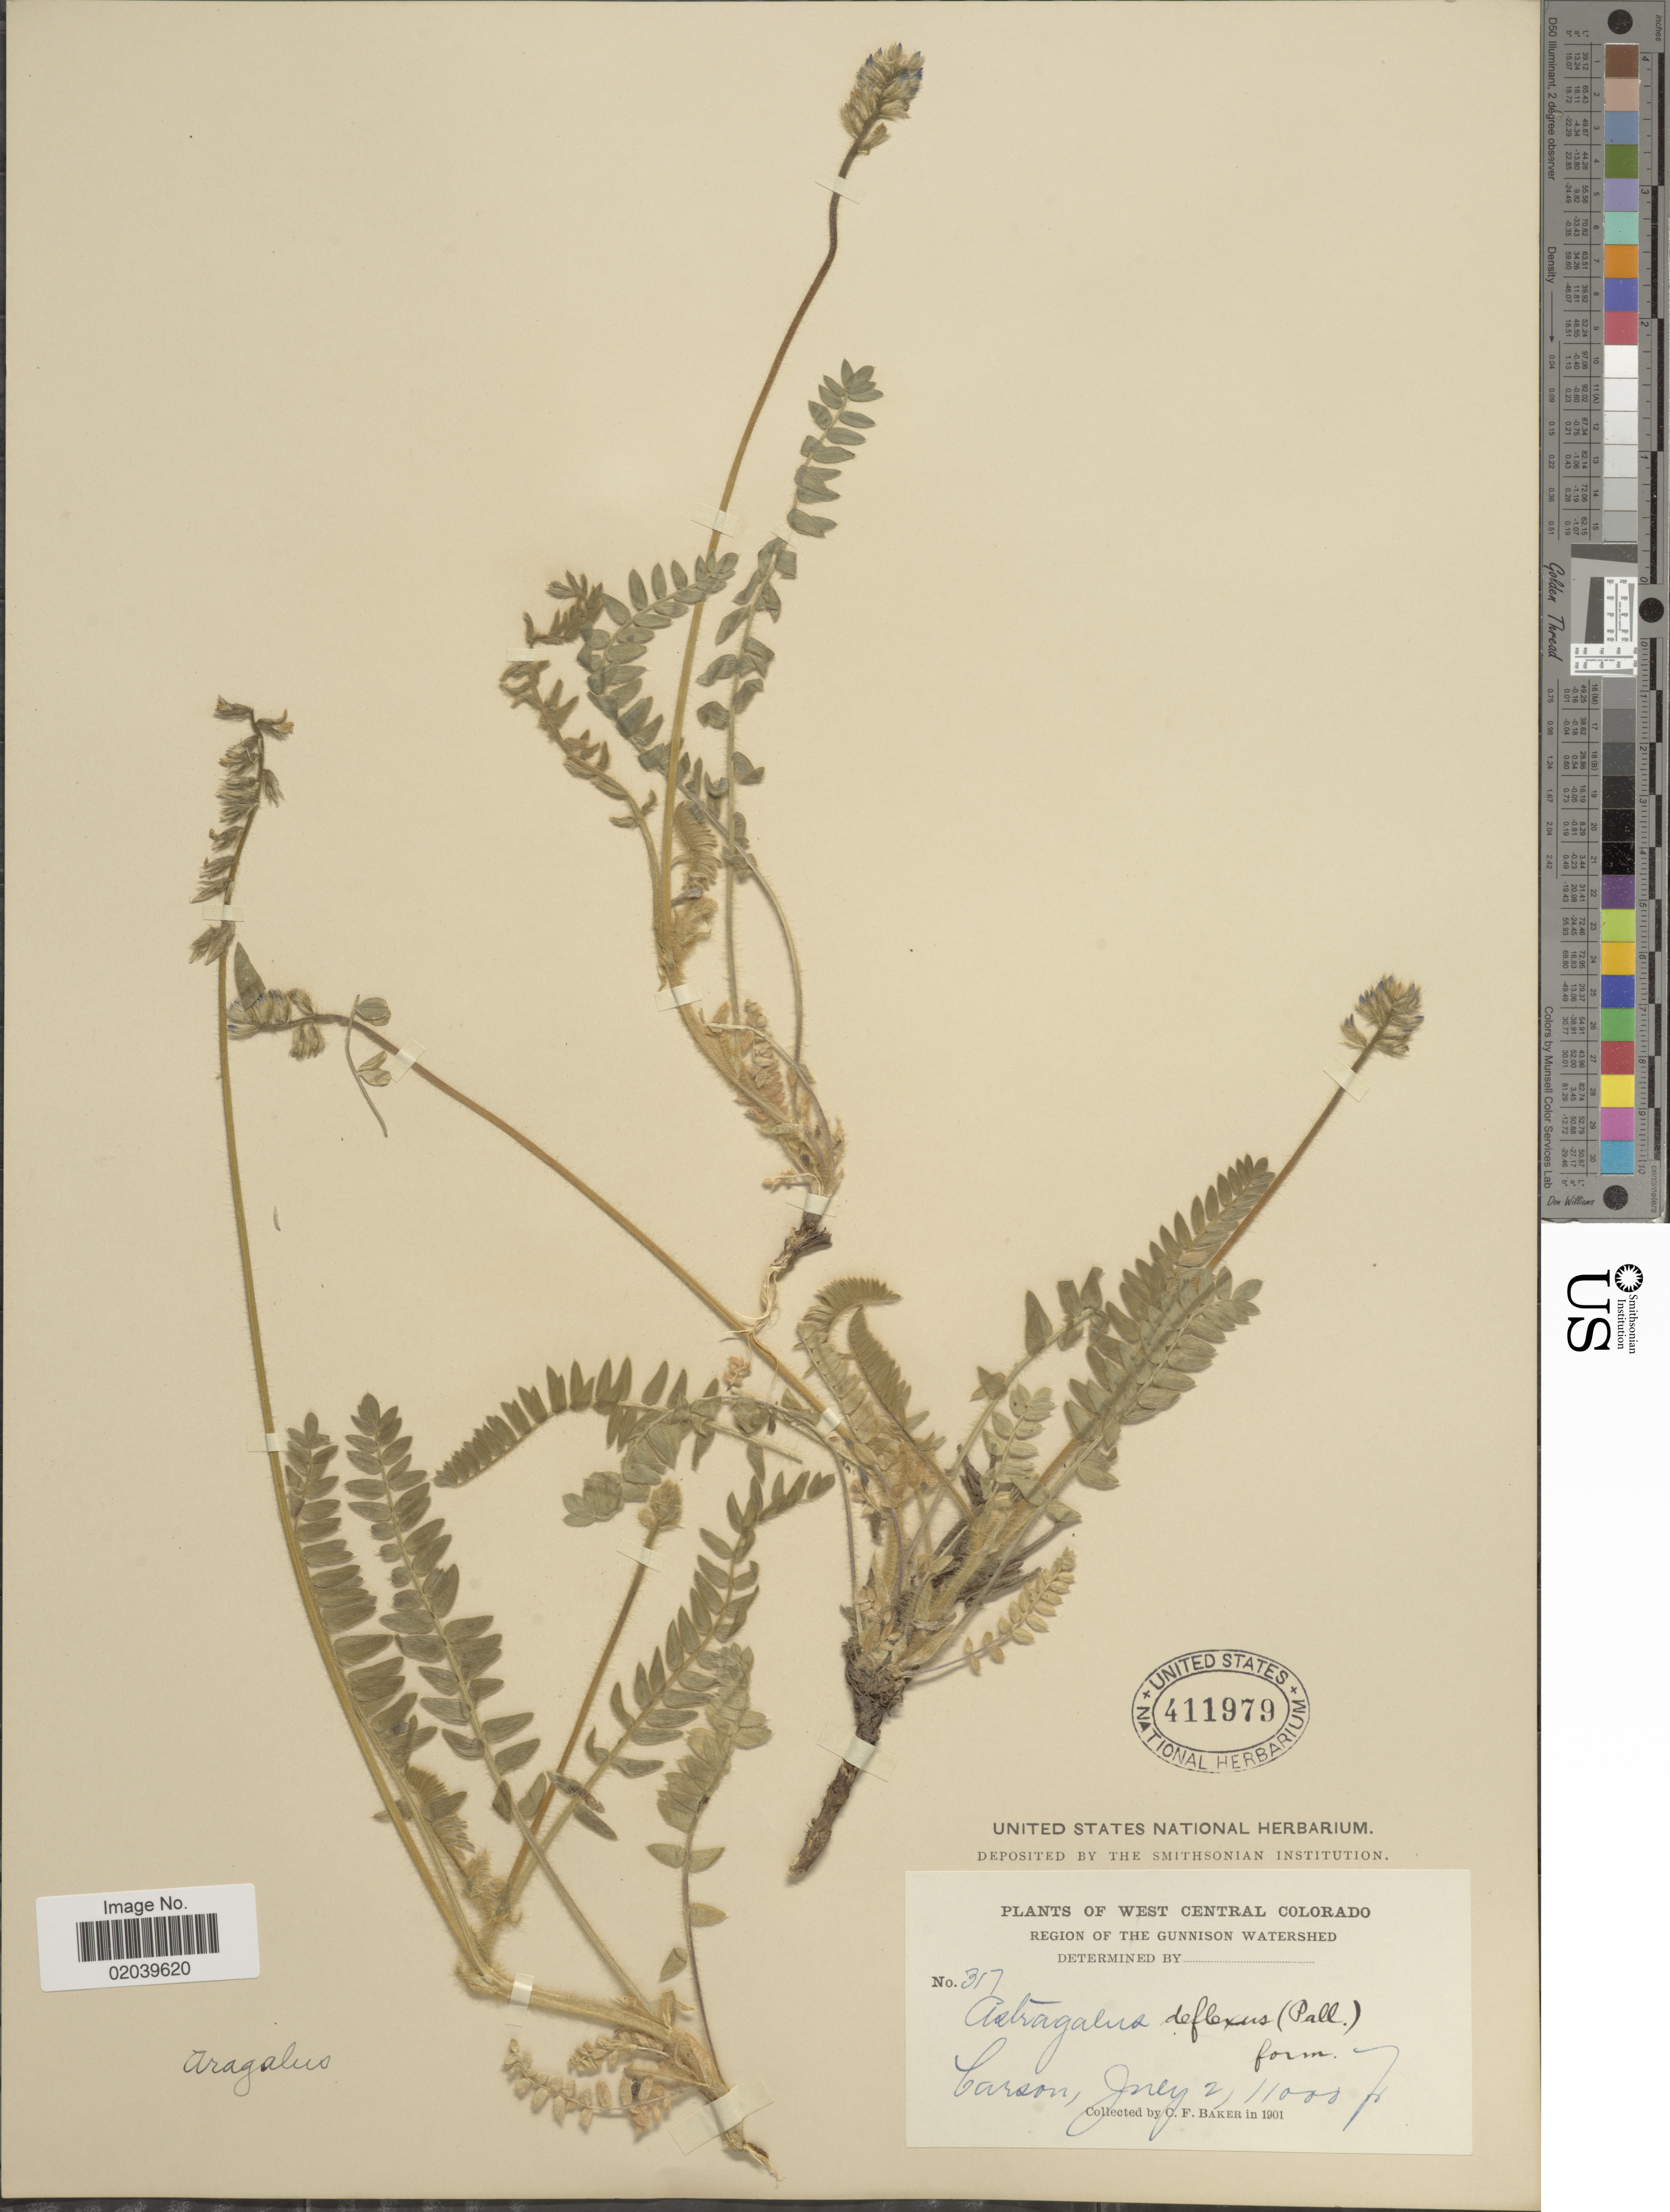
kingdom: Plantae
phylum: Tracheophyta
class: Magnoliopsida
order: Fabales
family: Fabaceae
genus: Oxytropis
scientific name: Oxytropis deflexa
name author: (Pall.) DC.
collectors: C. F. Baker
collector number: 317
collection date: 1901-06-02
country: United States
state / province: Colorado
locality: West Central Colorado, Region of the Gunnison Watershed, Carson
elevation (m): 3353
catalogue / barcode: US 411979